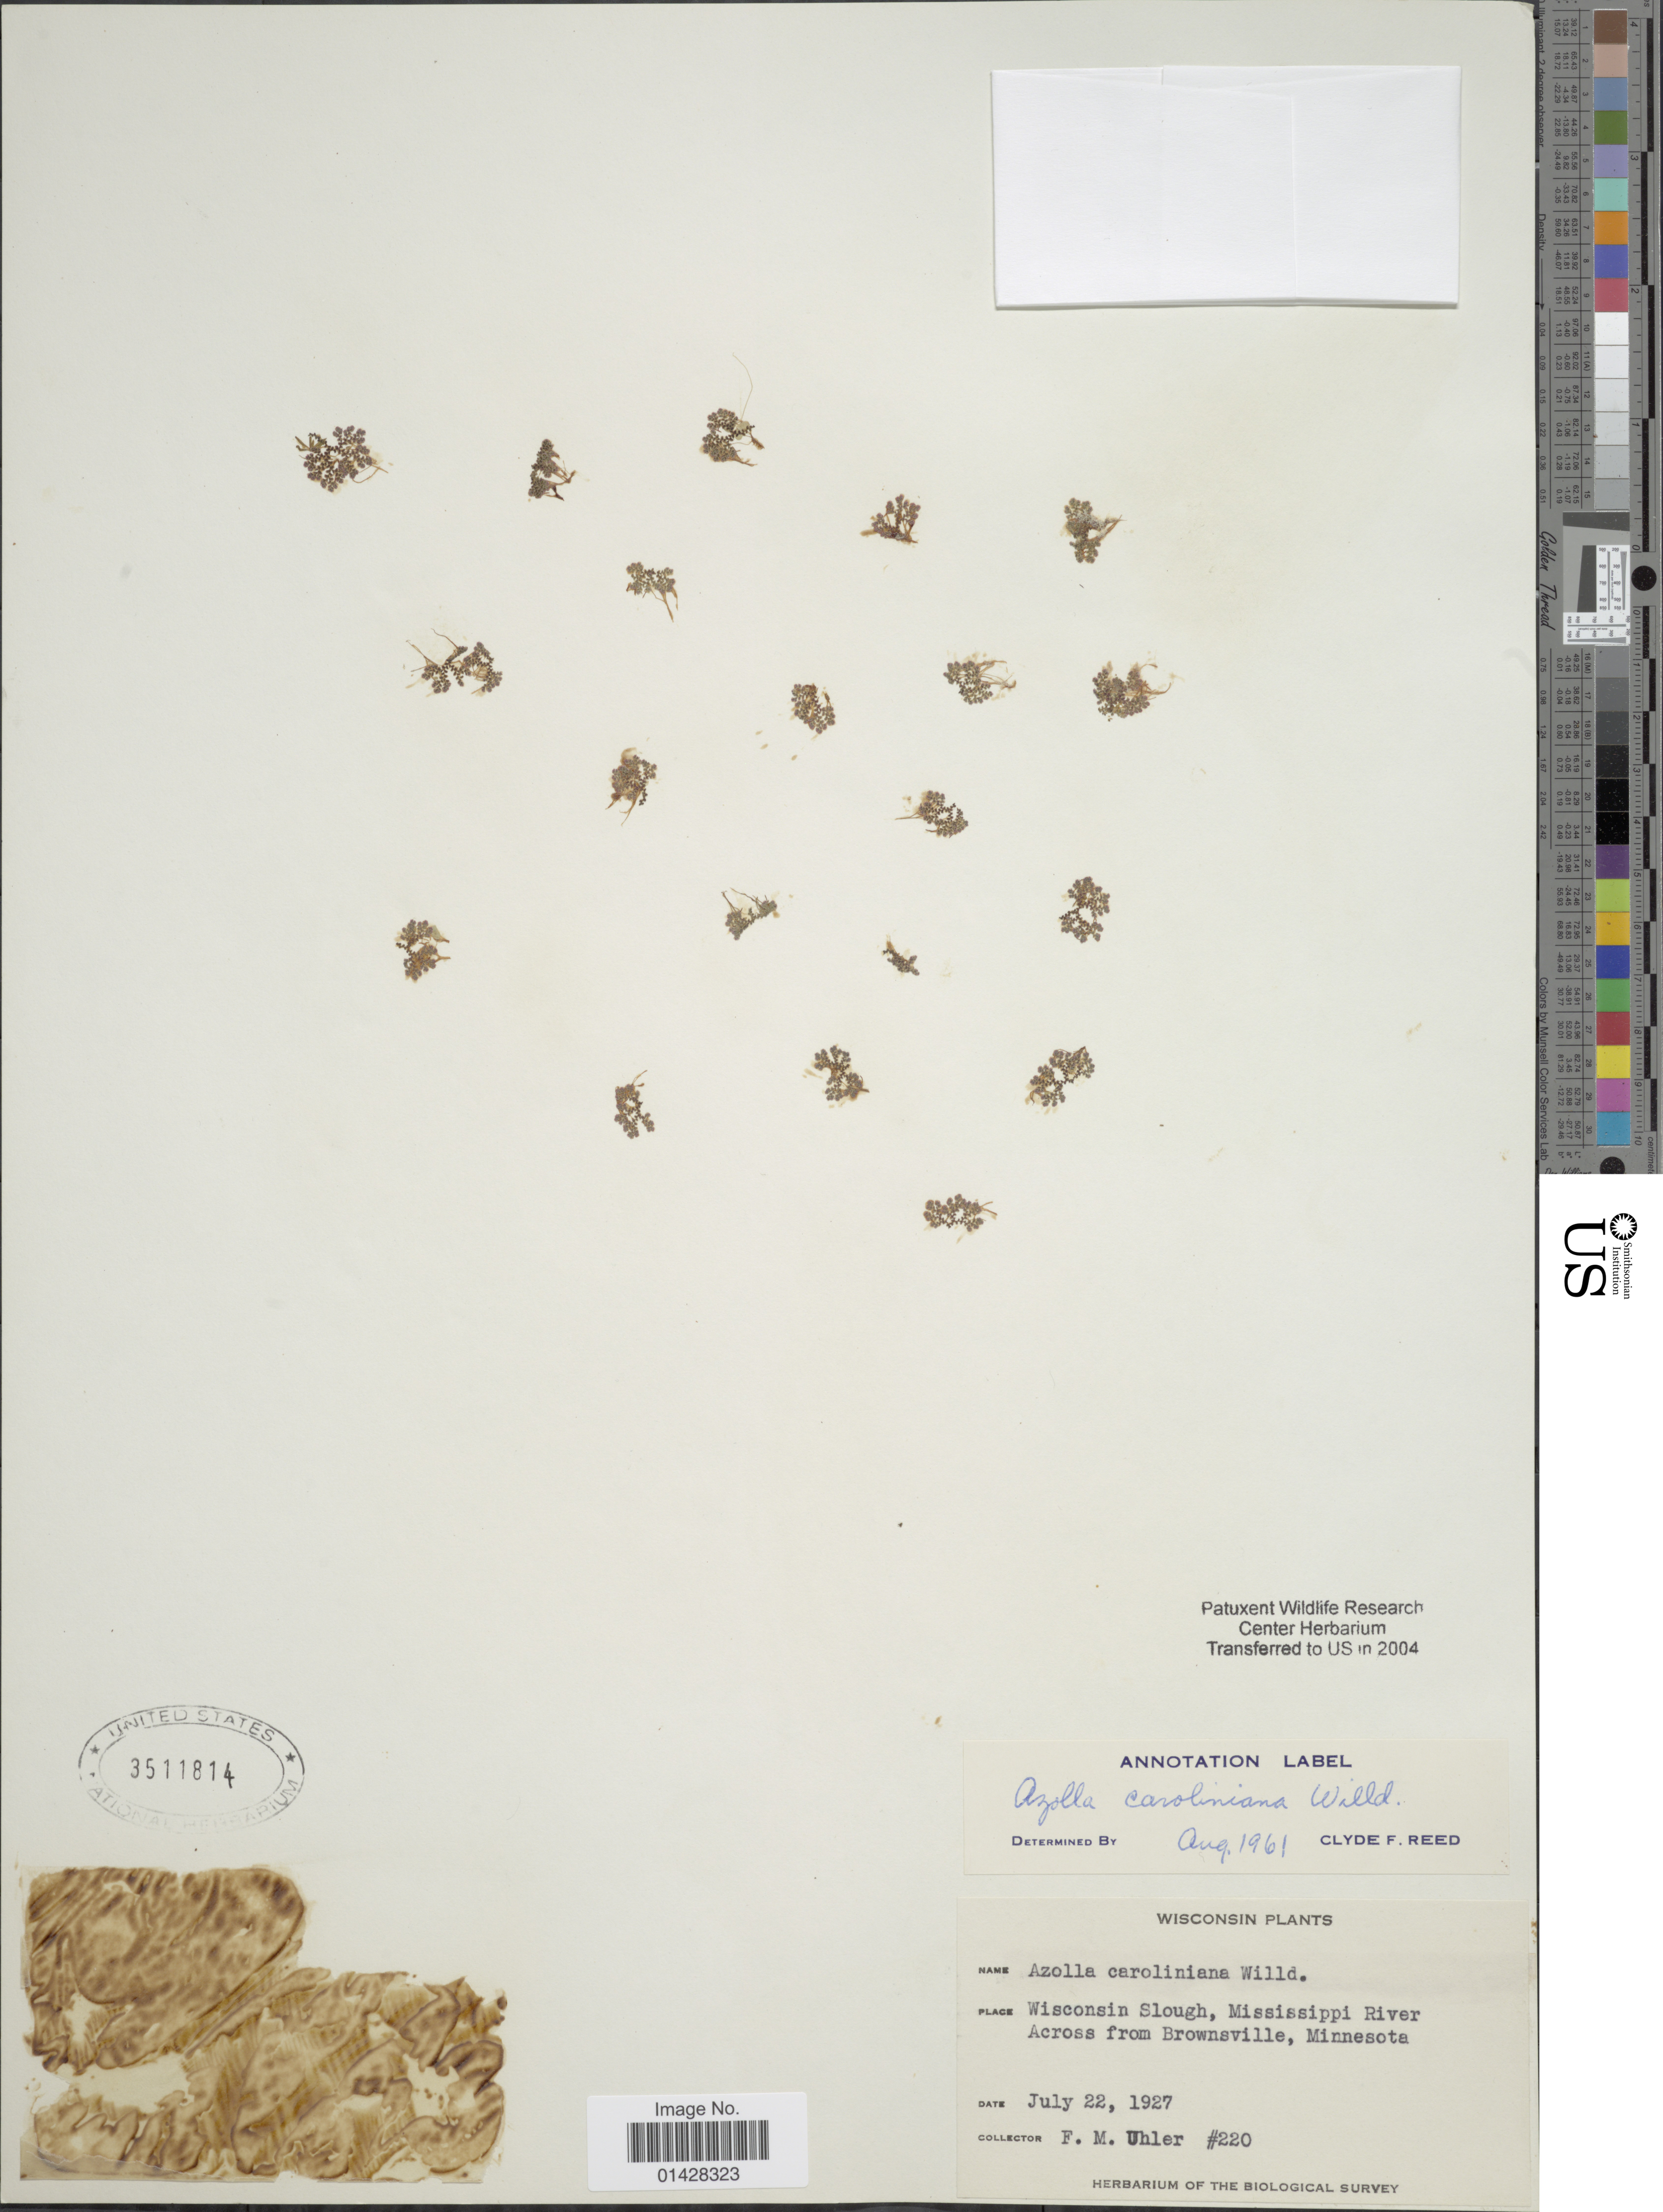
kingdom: Plantae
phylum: Tracheophyta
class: Polypodiopsida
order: Salviniales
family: Salviniaceae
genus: Azolla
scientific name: Azolla caroliniana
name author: Willd.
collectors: F. M. Uhler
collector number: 220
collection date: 1927-07-22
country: United States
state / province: Minnesota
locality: Wisconsin Slough, Mississippi River Across from Brownsville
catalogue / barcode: US 3511814